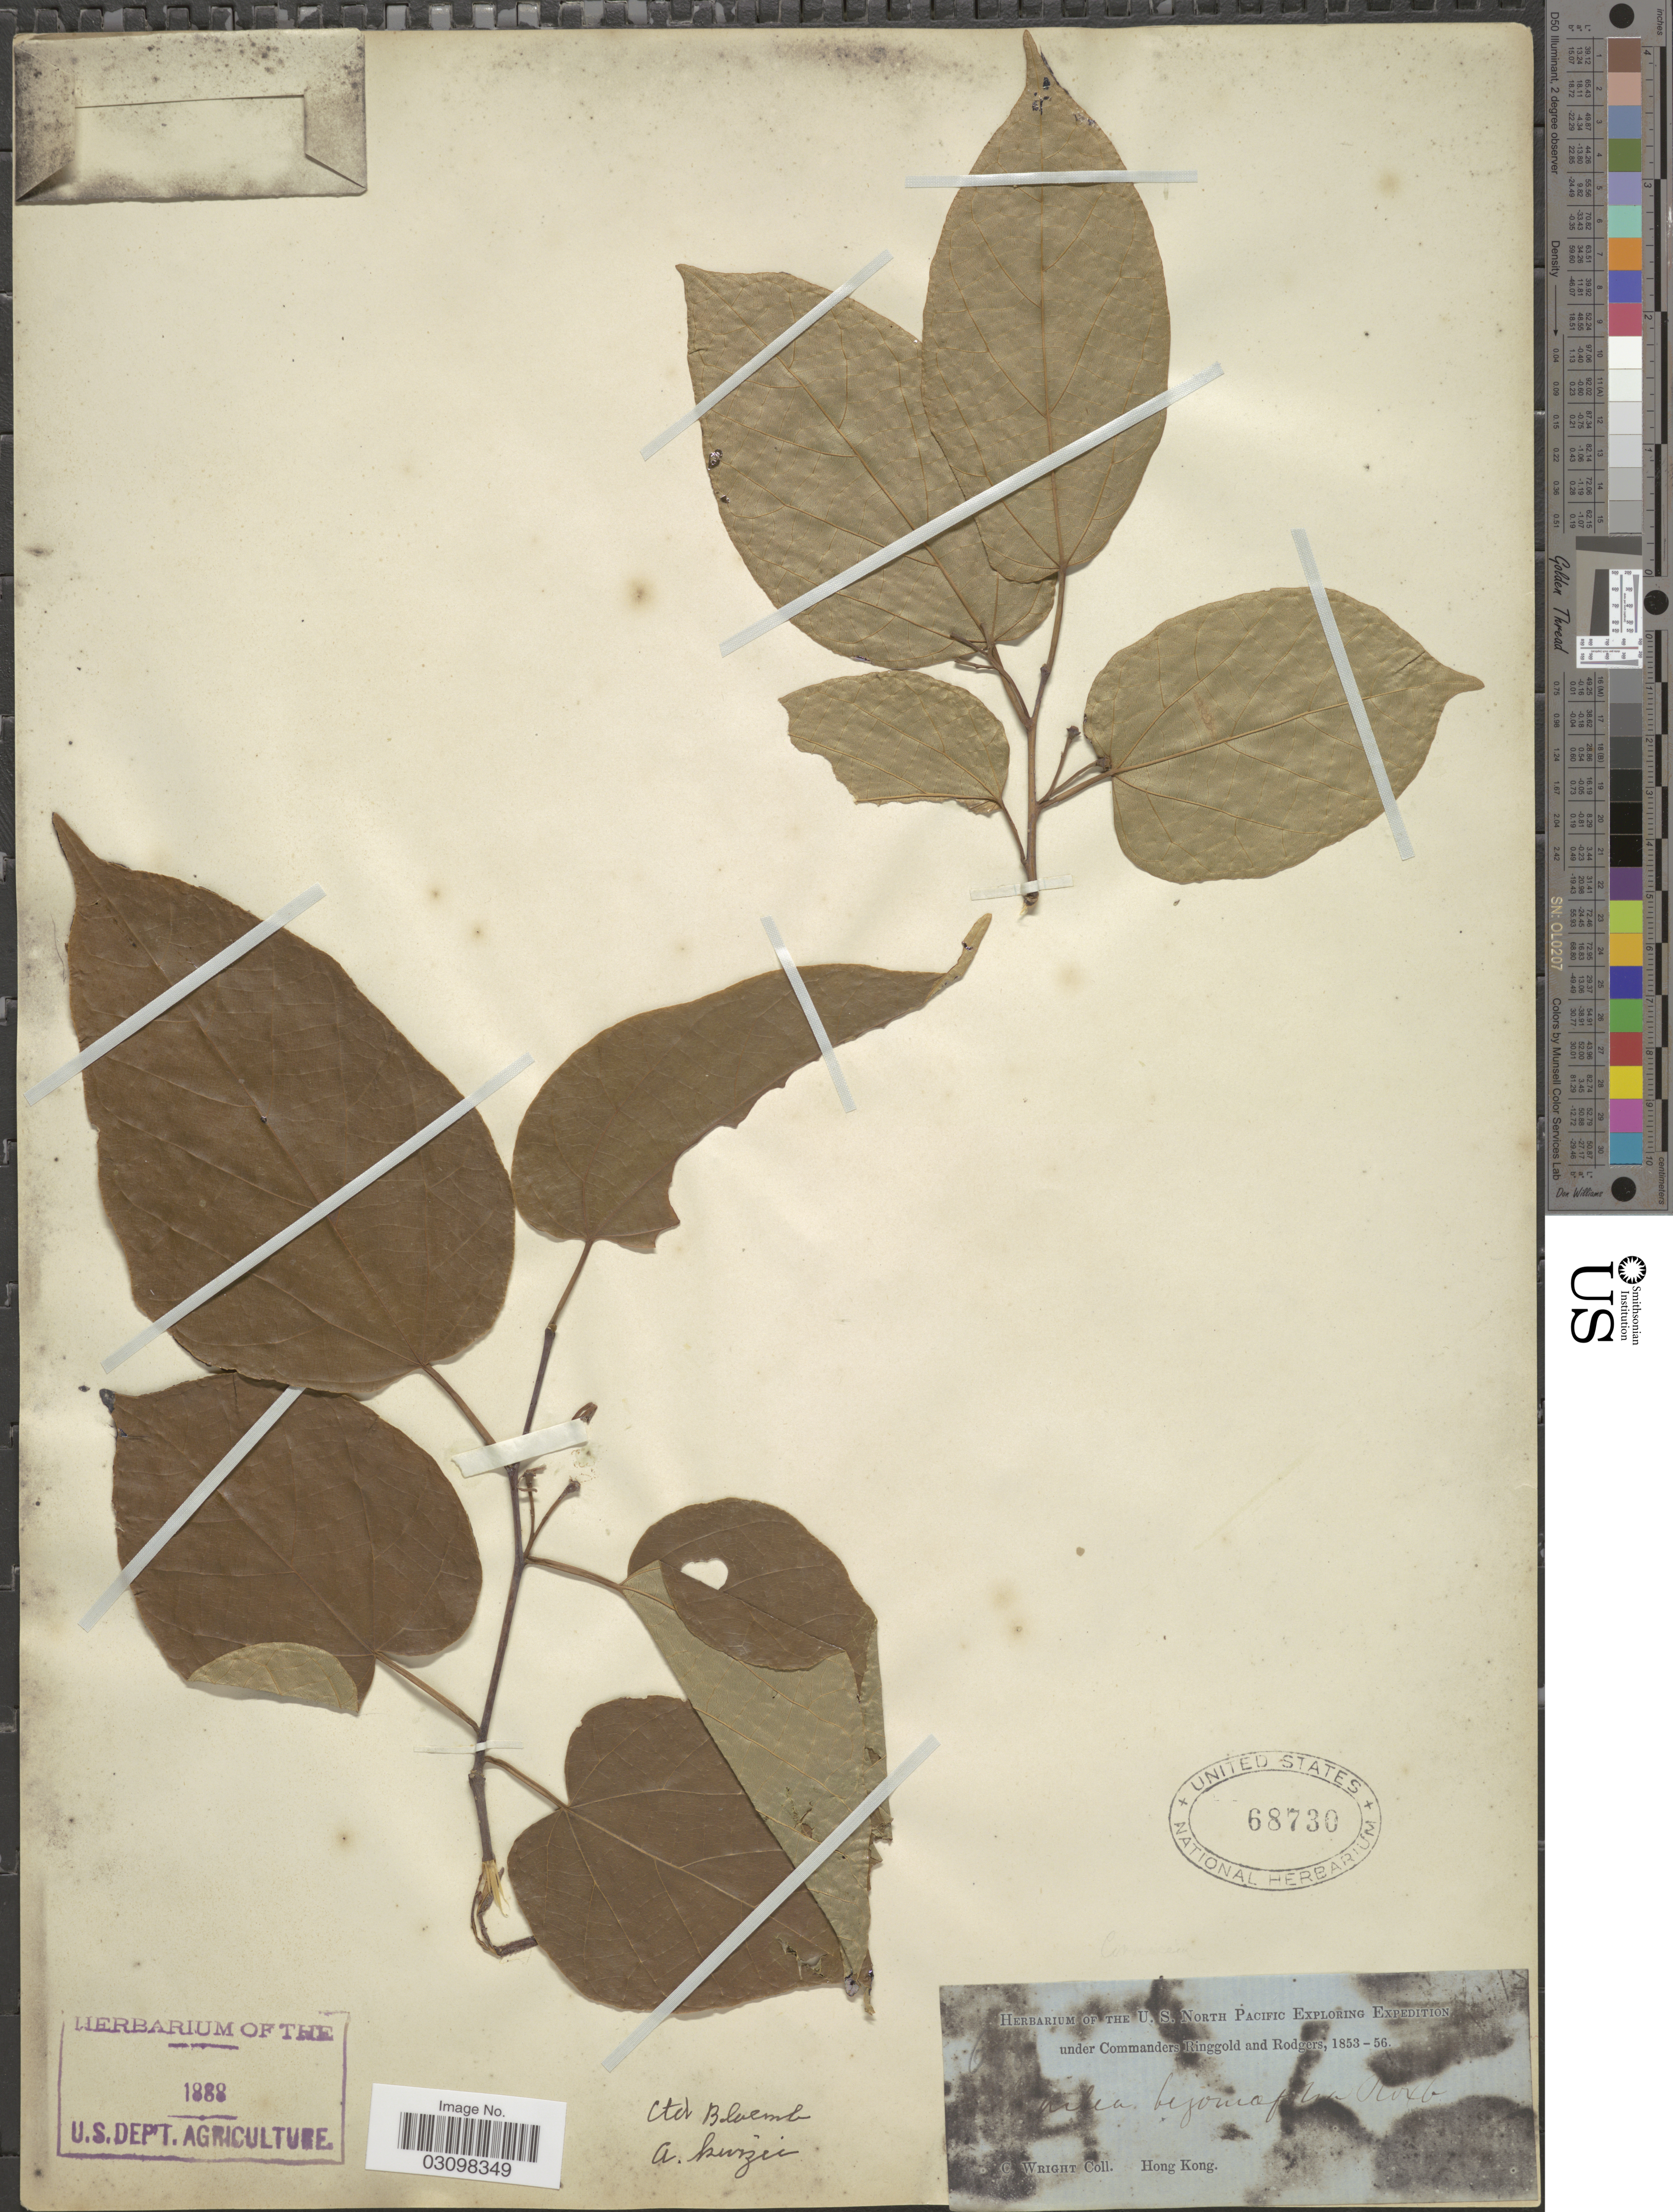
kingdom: Plantae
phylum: Tracheophyta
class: Magnoliopsida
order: Cornales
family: Cornaceae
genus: Alangium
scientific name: Alangium kurzii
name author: Craib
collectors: C. Wright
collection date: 1853/1856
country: China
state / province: Hong Kong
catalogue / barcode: US 68730